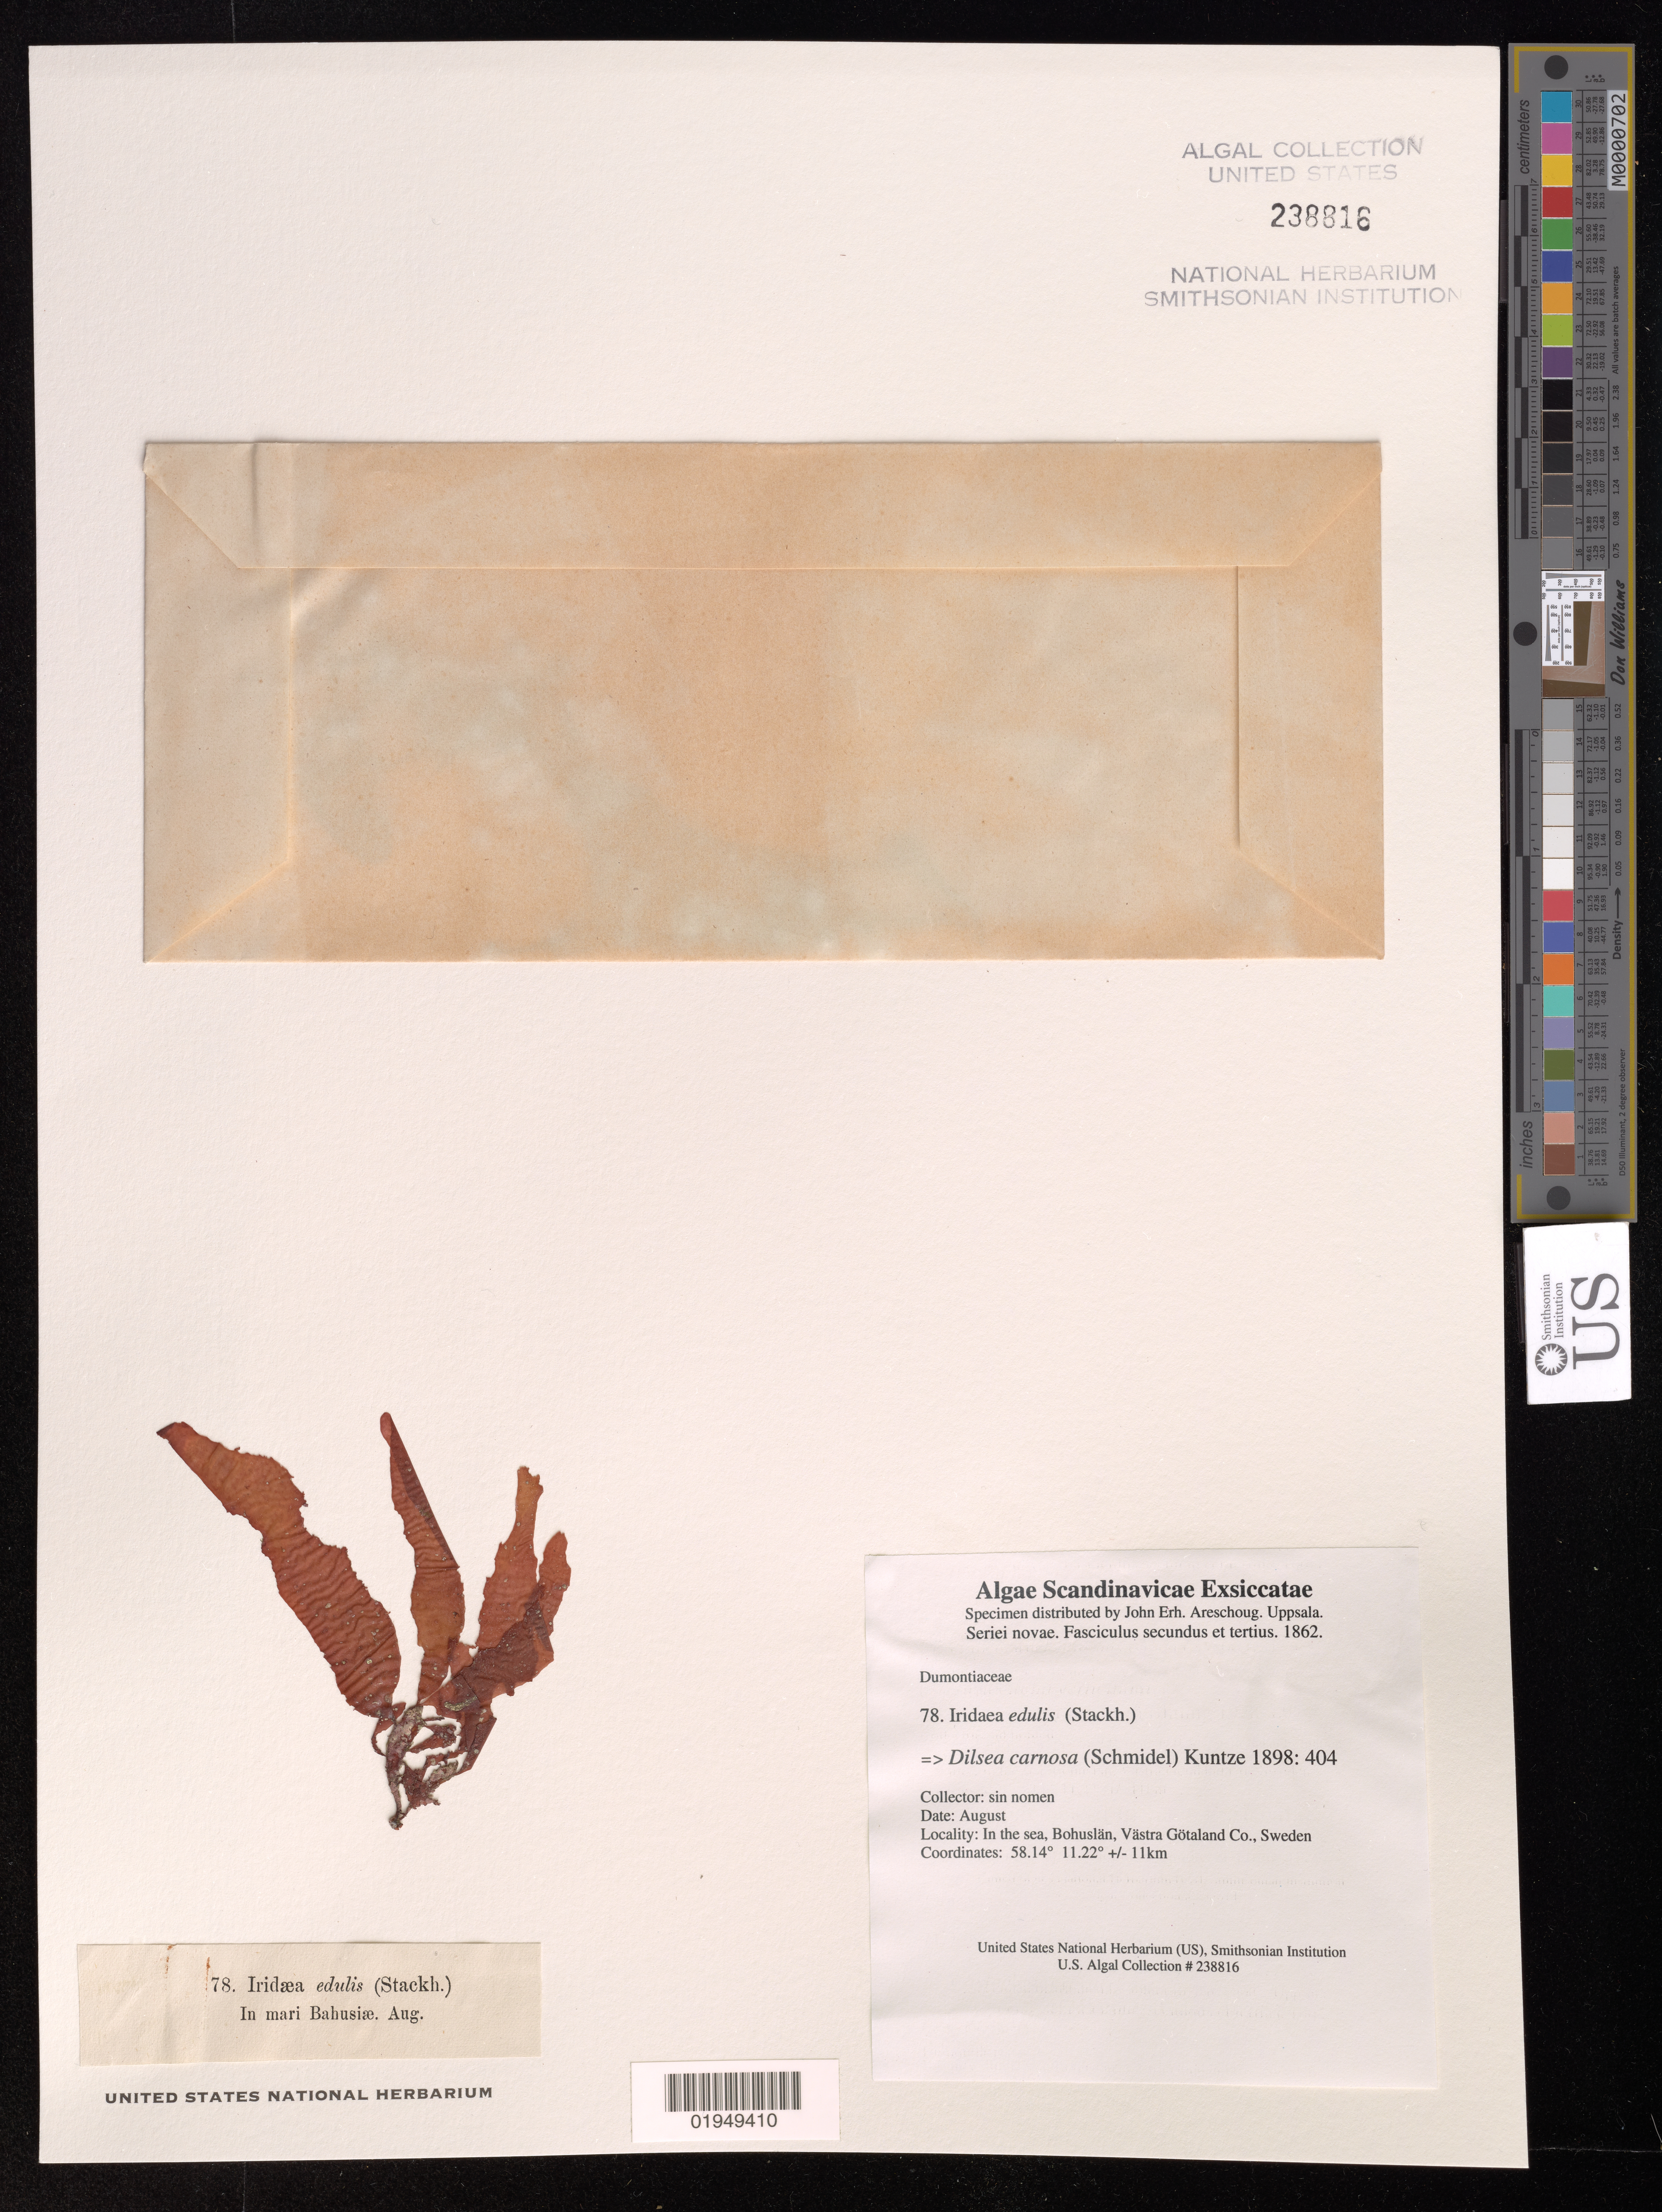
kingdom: Plantae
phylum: Rhodophyta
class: Florideophyceae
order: Gigartinales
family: Dumontiaceae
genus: Dilsea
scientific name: Dilsea carnosa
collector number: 78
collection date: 1862-08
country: Sweden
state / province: Västra Götaland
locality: In the sea, Bohuslan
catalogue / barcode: US 238816